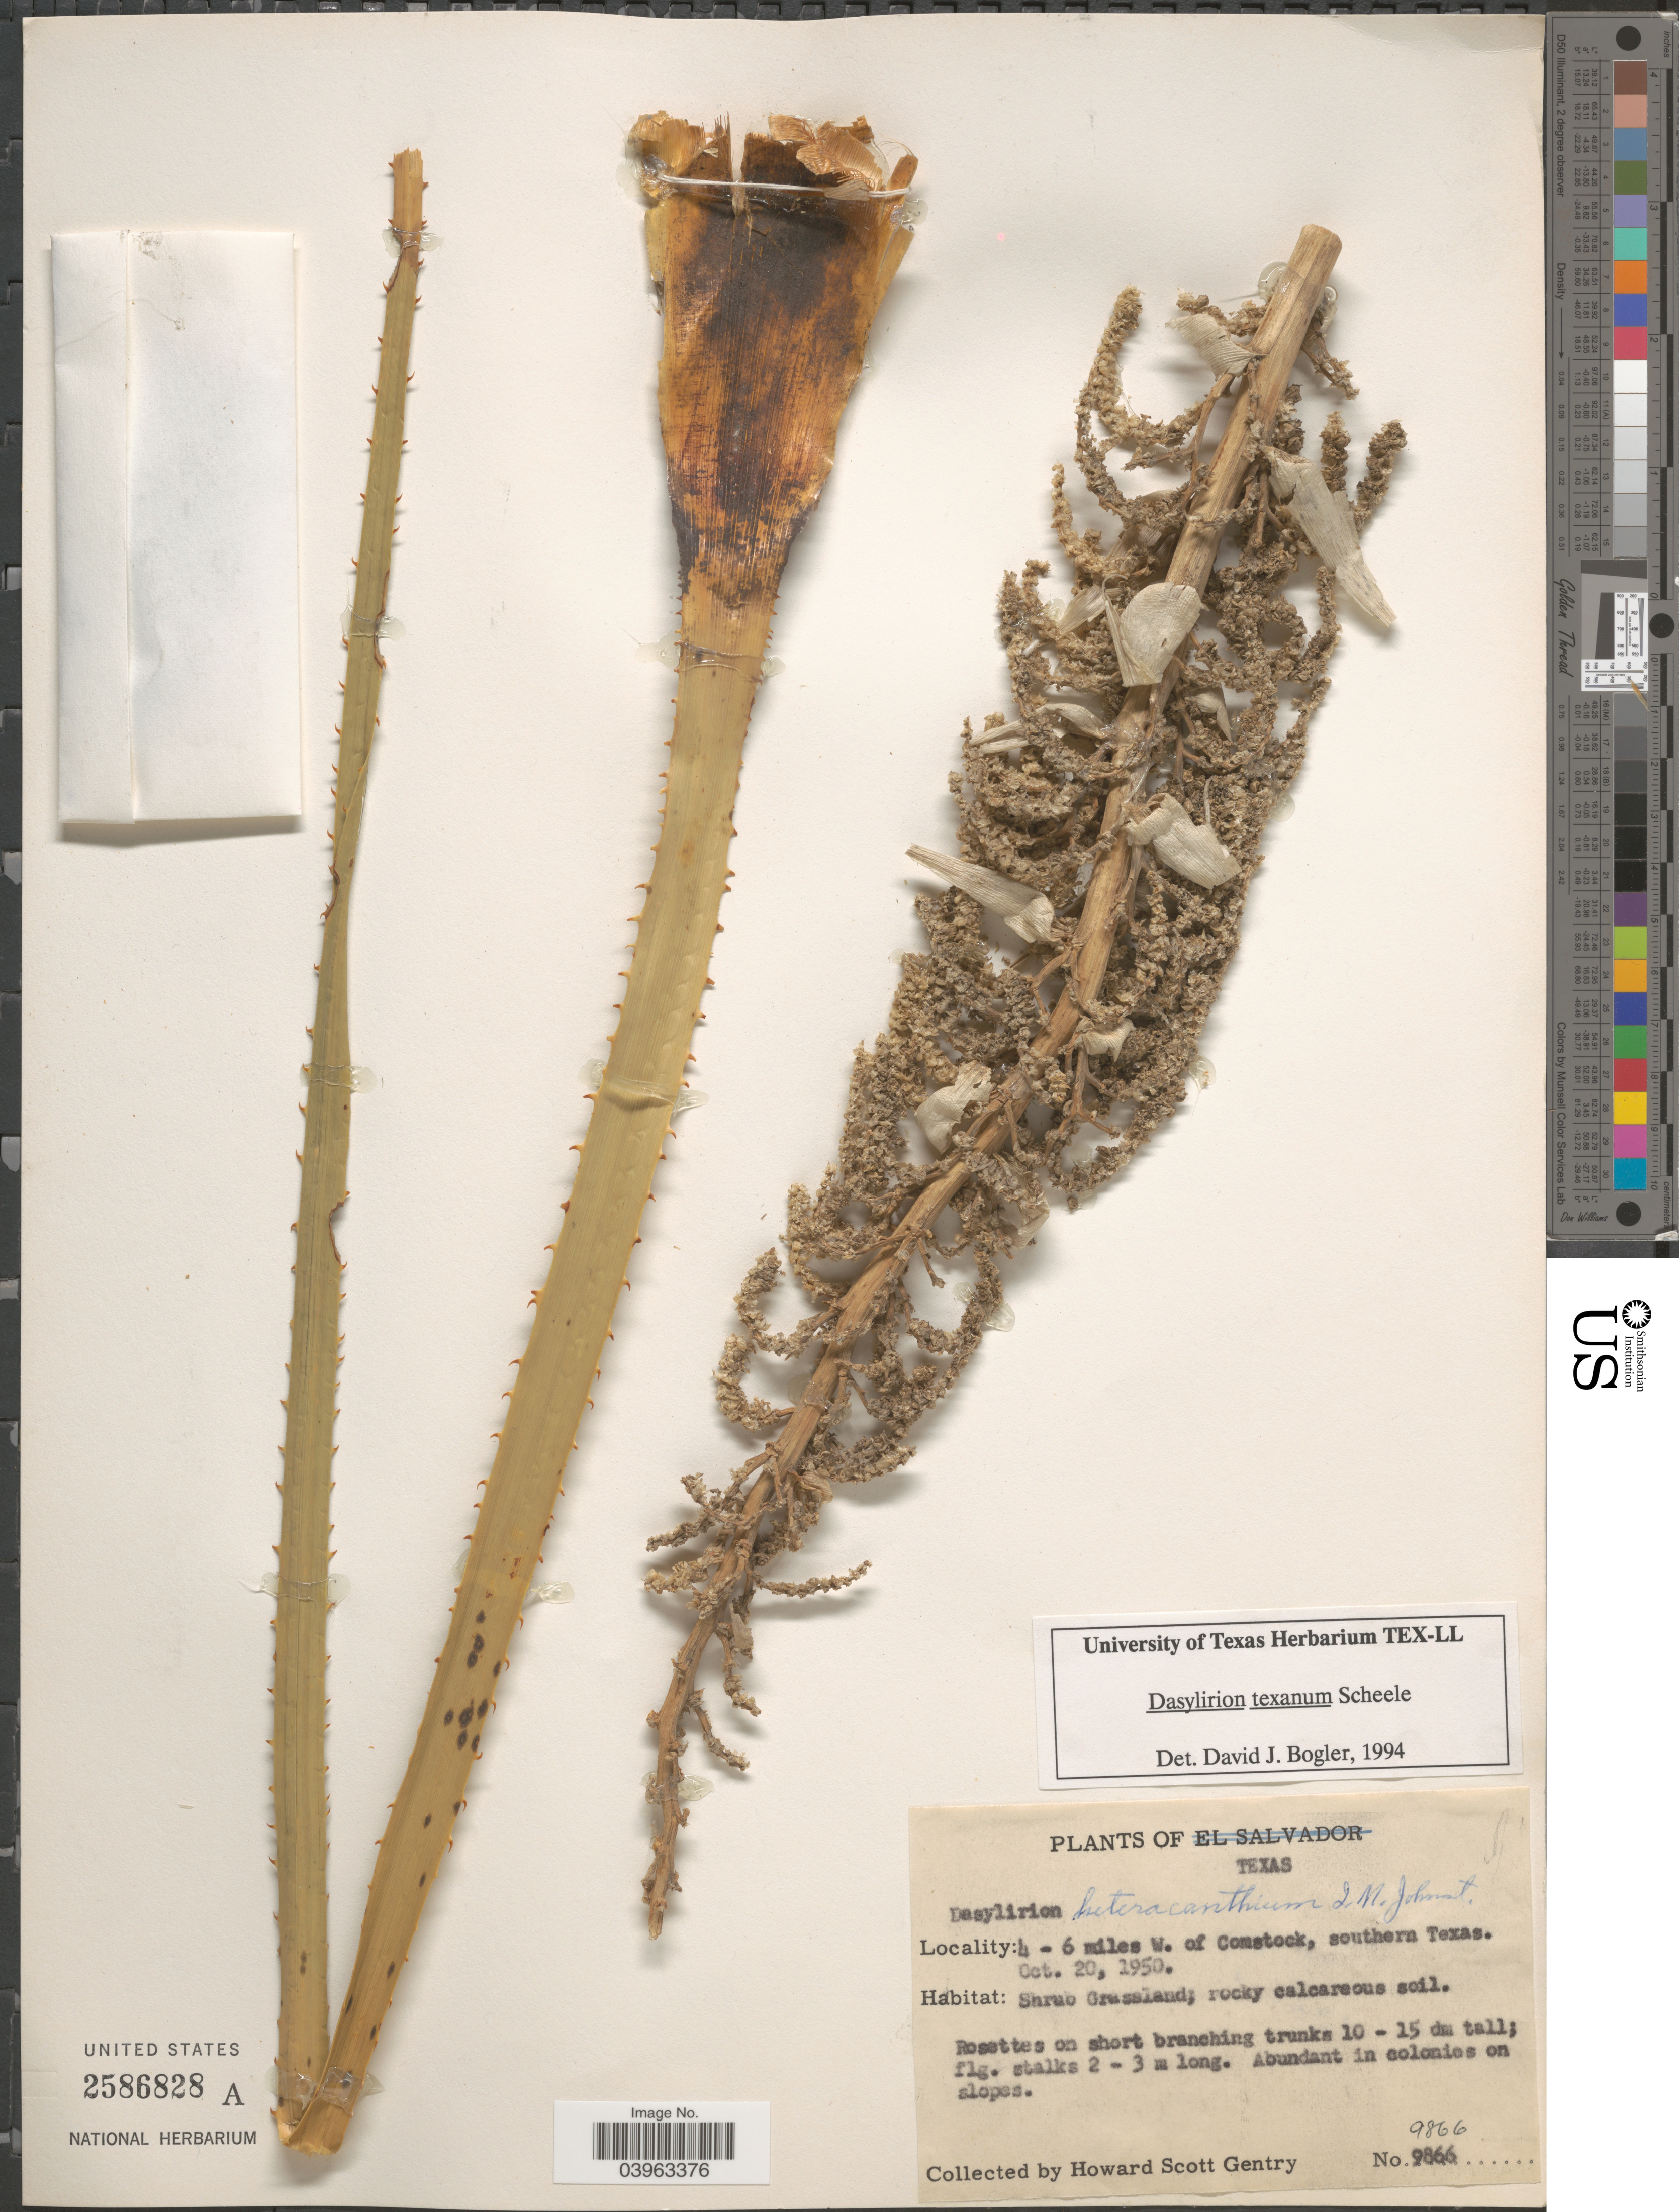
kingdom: Plantae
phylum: Tracheophyta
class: Liliopsida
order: Asparagales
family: Asparagaceae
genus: Dasylirion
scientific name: Dasylirion texanum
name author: Scheele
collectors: H. S. Gentry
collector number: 9866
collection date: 1950-10-20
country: United States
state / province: Texas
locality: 4 - 6 miles W. of Comstock, southern Texas.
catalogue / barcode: US 2586828A